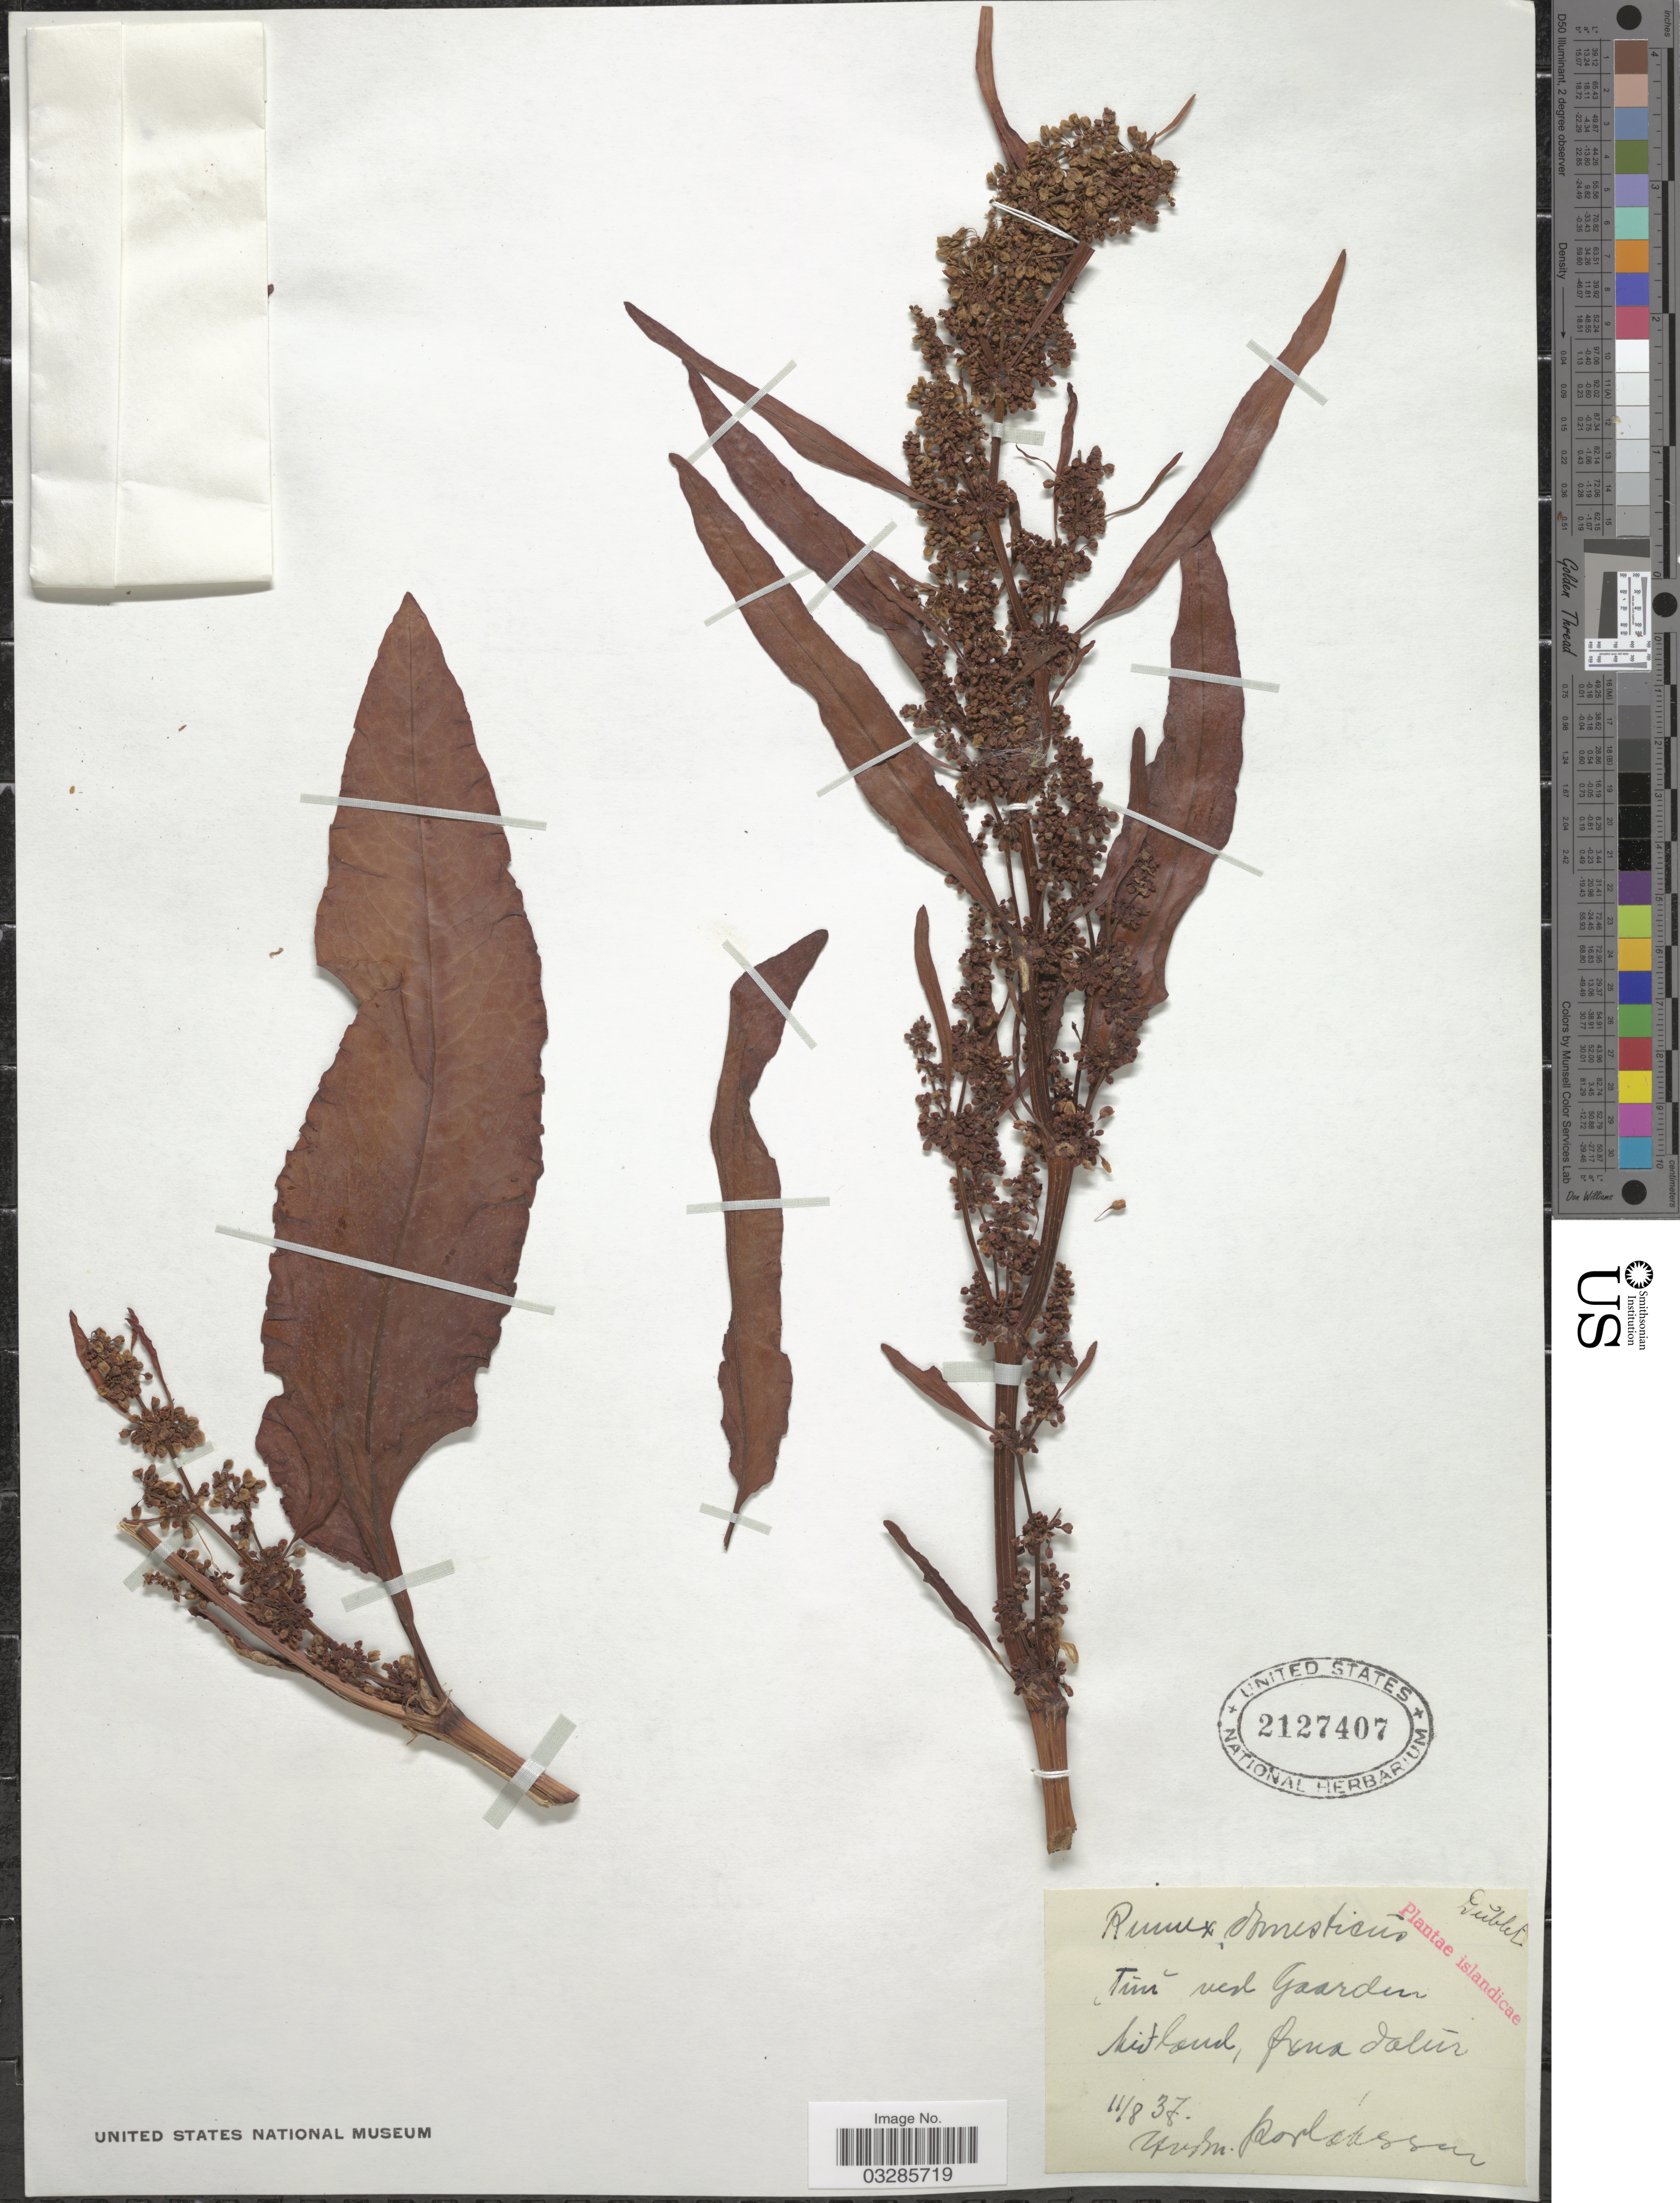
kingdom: Plantae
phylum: Tracheophyta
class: Magnoliopsida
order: Caryophyllales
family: Polygonaceae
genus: Rumex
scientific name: Rumex domesticus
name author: Hartm.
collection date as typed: Transcribed d/m/y: 11/8/37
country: Iceland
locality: Tún ved Gaarden, Midland. Öxnadalur.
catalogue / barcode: US 2127407